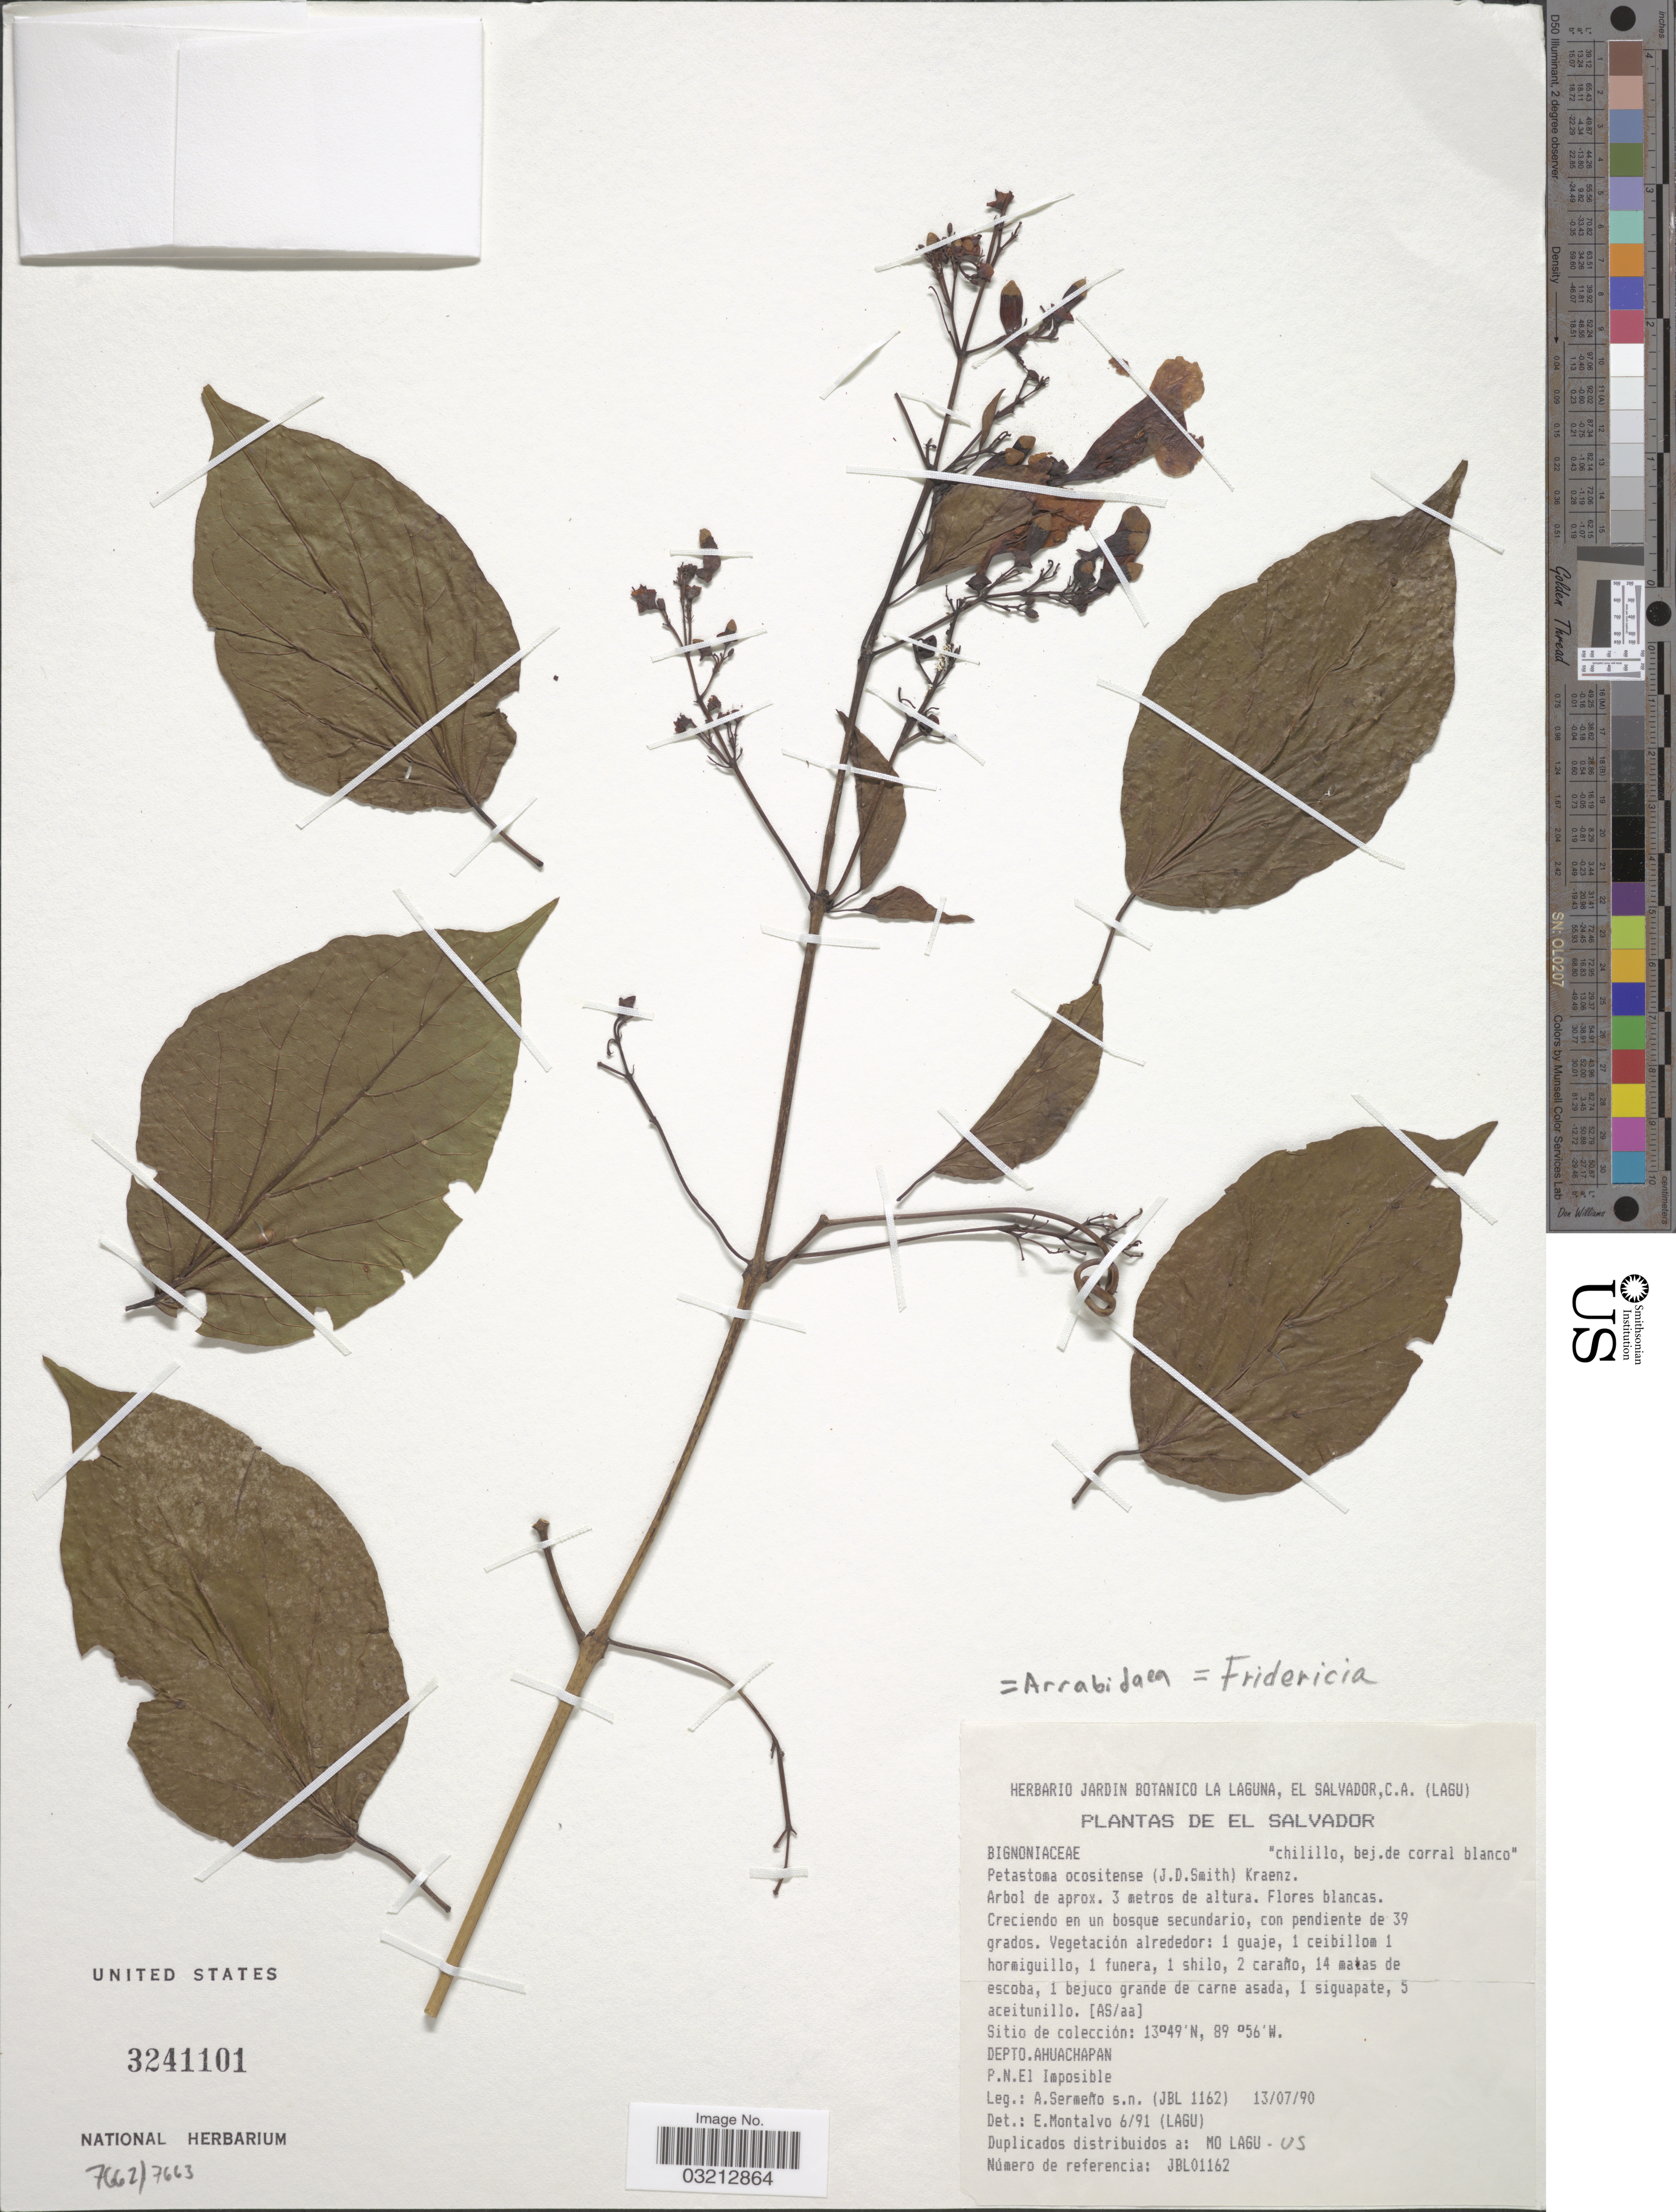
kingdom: Plantae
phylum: Tracheophyta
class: Magnoliopsida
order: Lamiales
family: Bignoniaceae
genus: Fridericia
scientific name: Fridericia sp.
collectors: A. Sermeno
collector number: JBL1162 ?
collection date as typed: Transcribed d/m/y: 13/7/90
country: El Salvador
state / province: Ahuachapan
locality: Depto. Ahuachapan. P. N. El Imposible.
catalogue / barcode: US 3241101